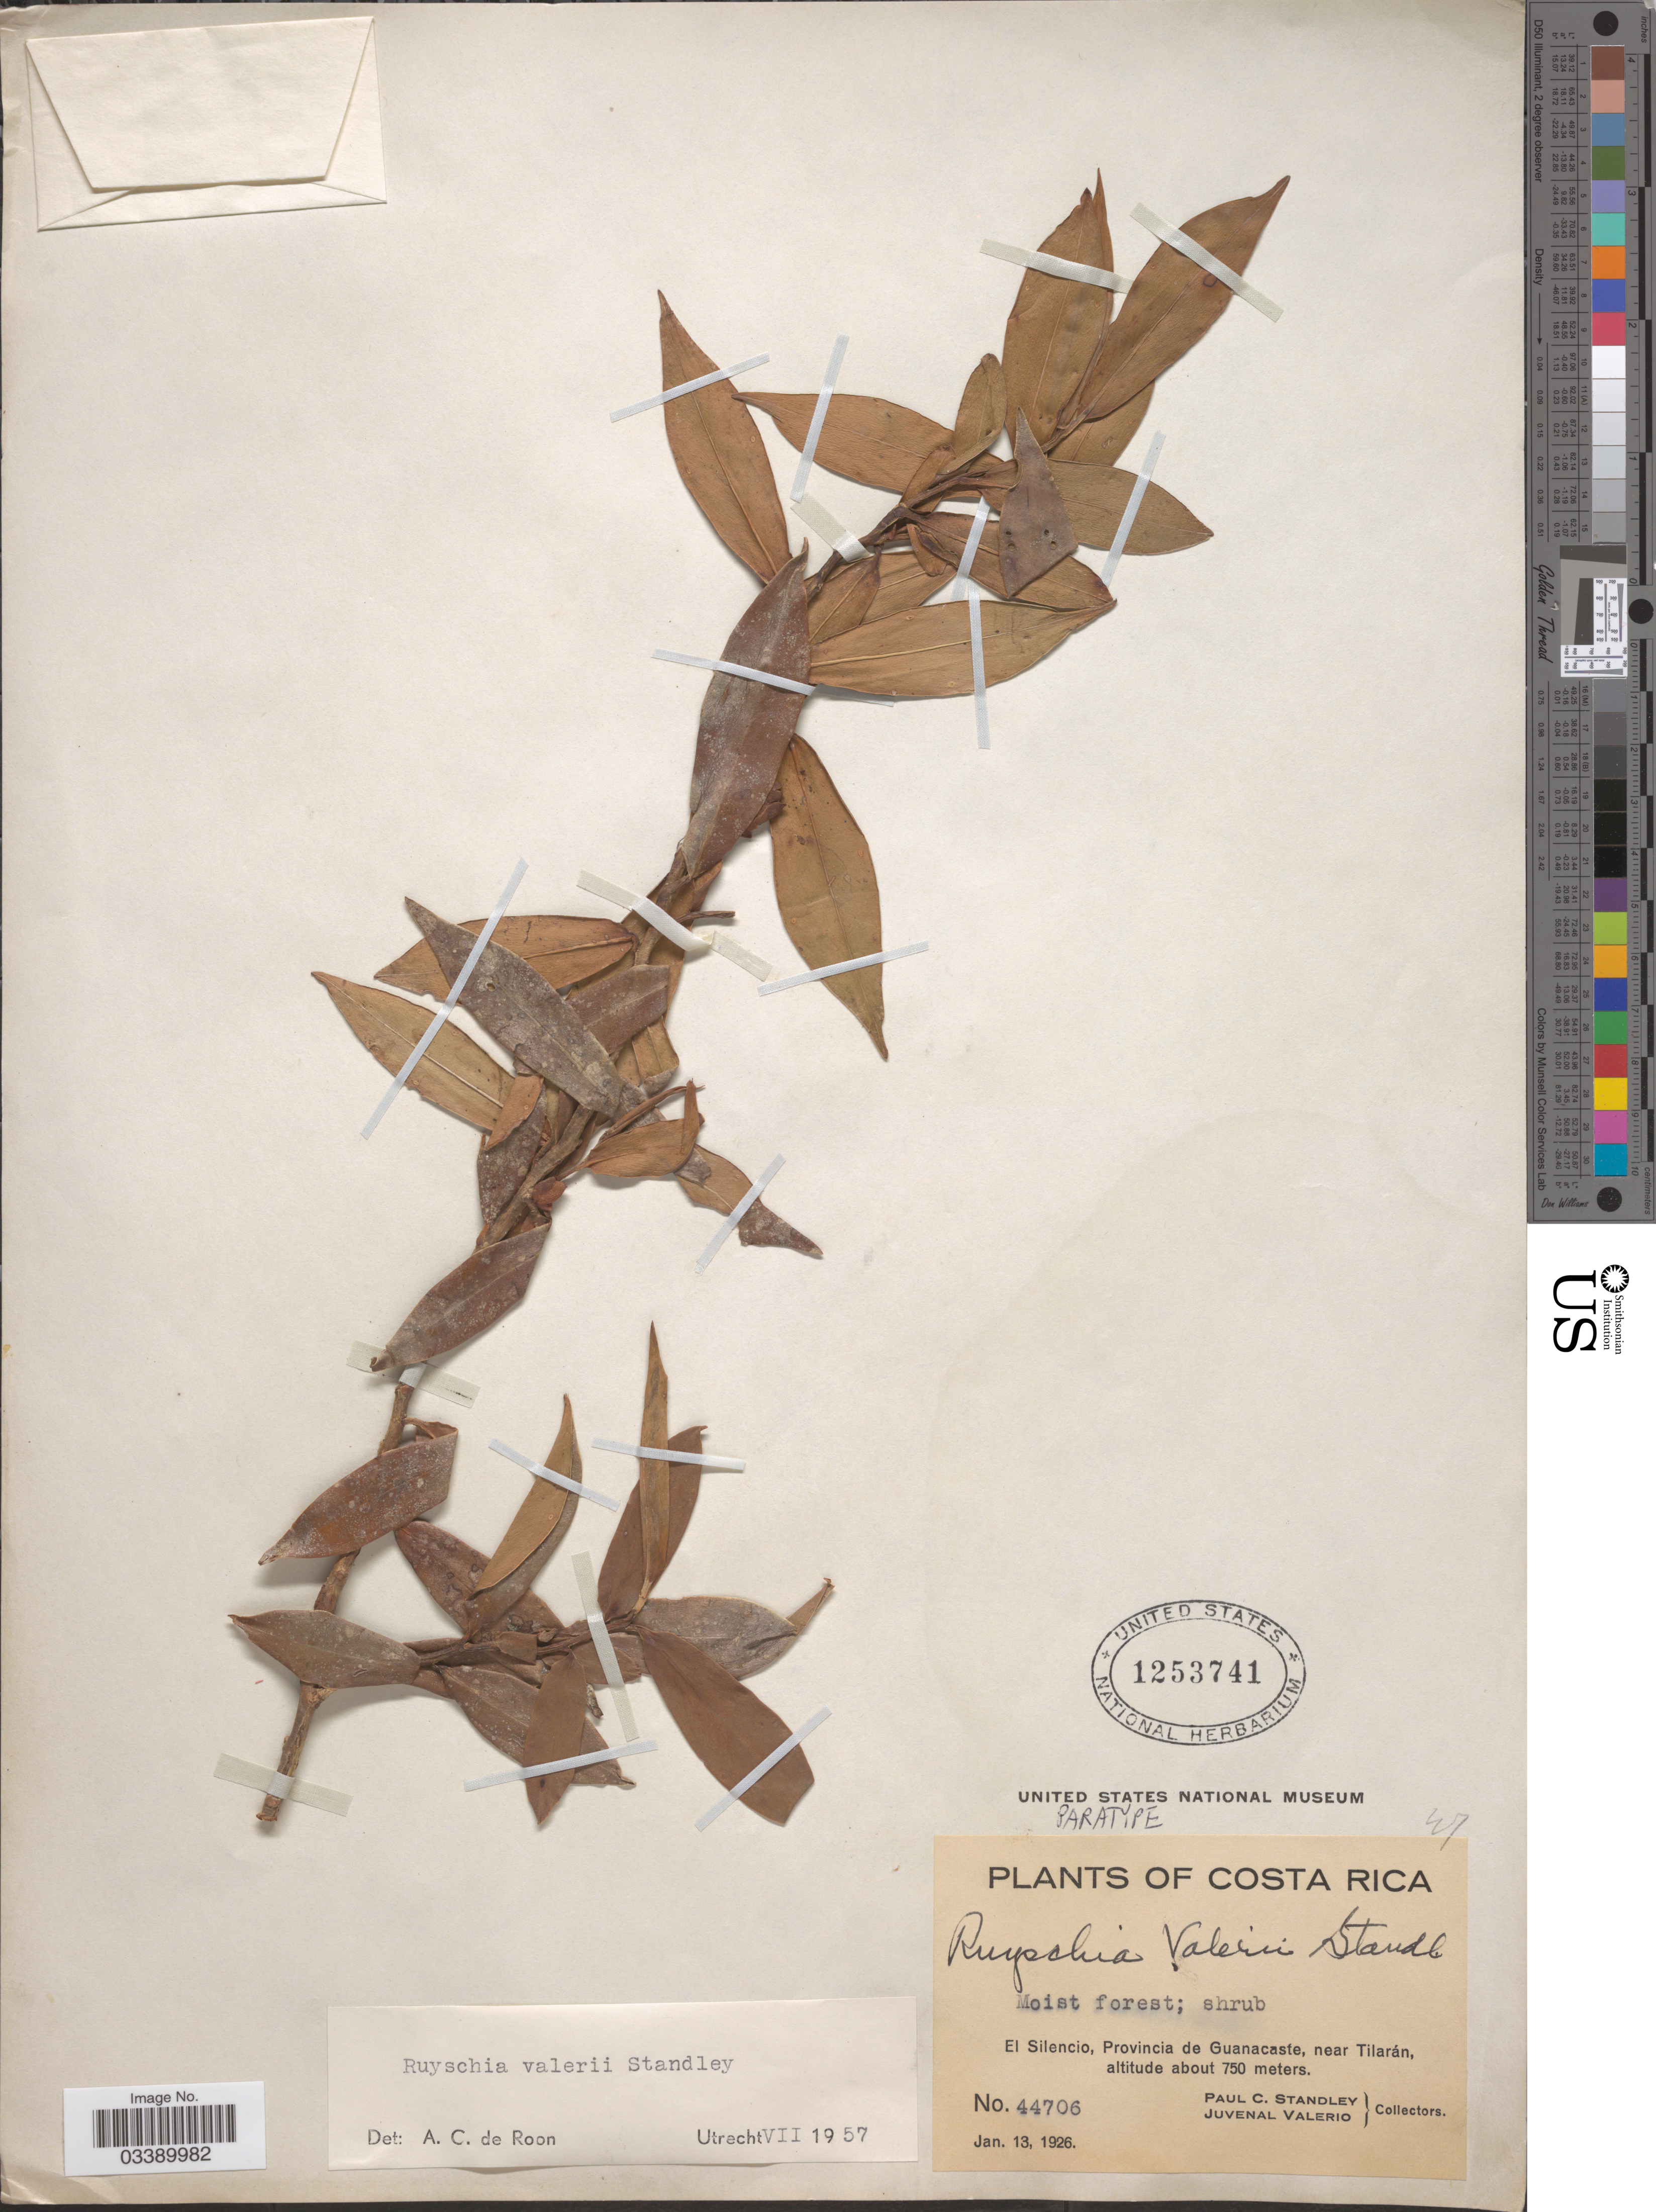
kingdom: Plantae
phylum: Tracheophyta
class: Magnoliopsida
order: Ericales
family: Marcgraviaceae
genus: Ruyschia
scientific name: Ruyschia valerioi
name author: Standl.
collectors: P. C. Standley & J. Valerio R.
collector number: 44706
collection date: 1926-01-13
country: Costa Rica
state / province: Guanacaste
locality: El Silencio, Provincia de Guanacaste, near Tilarán.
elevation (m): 750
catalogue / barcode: US 1253741